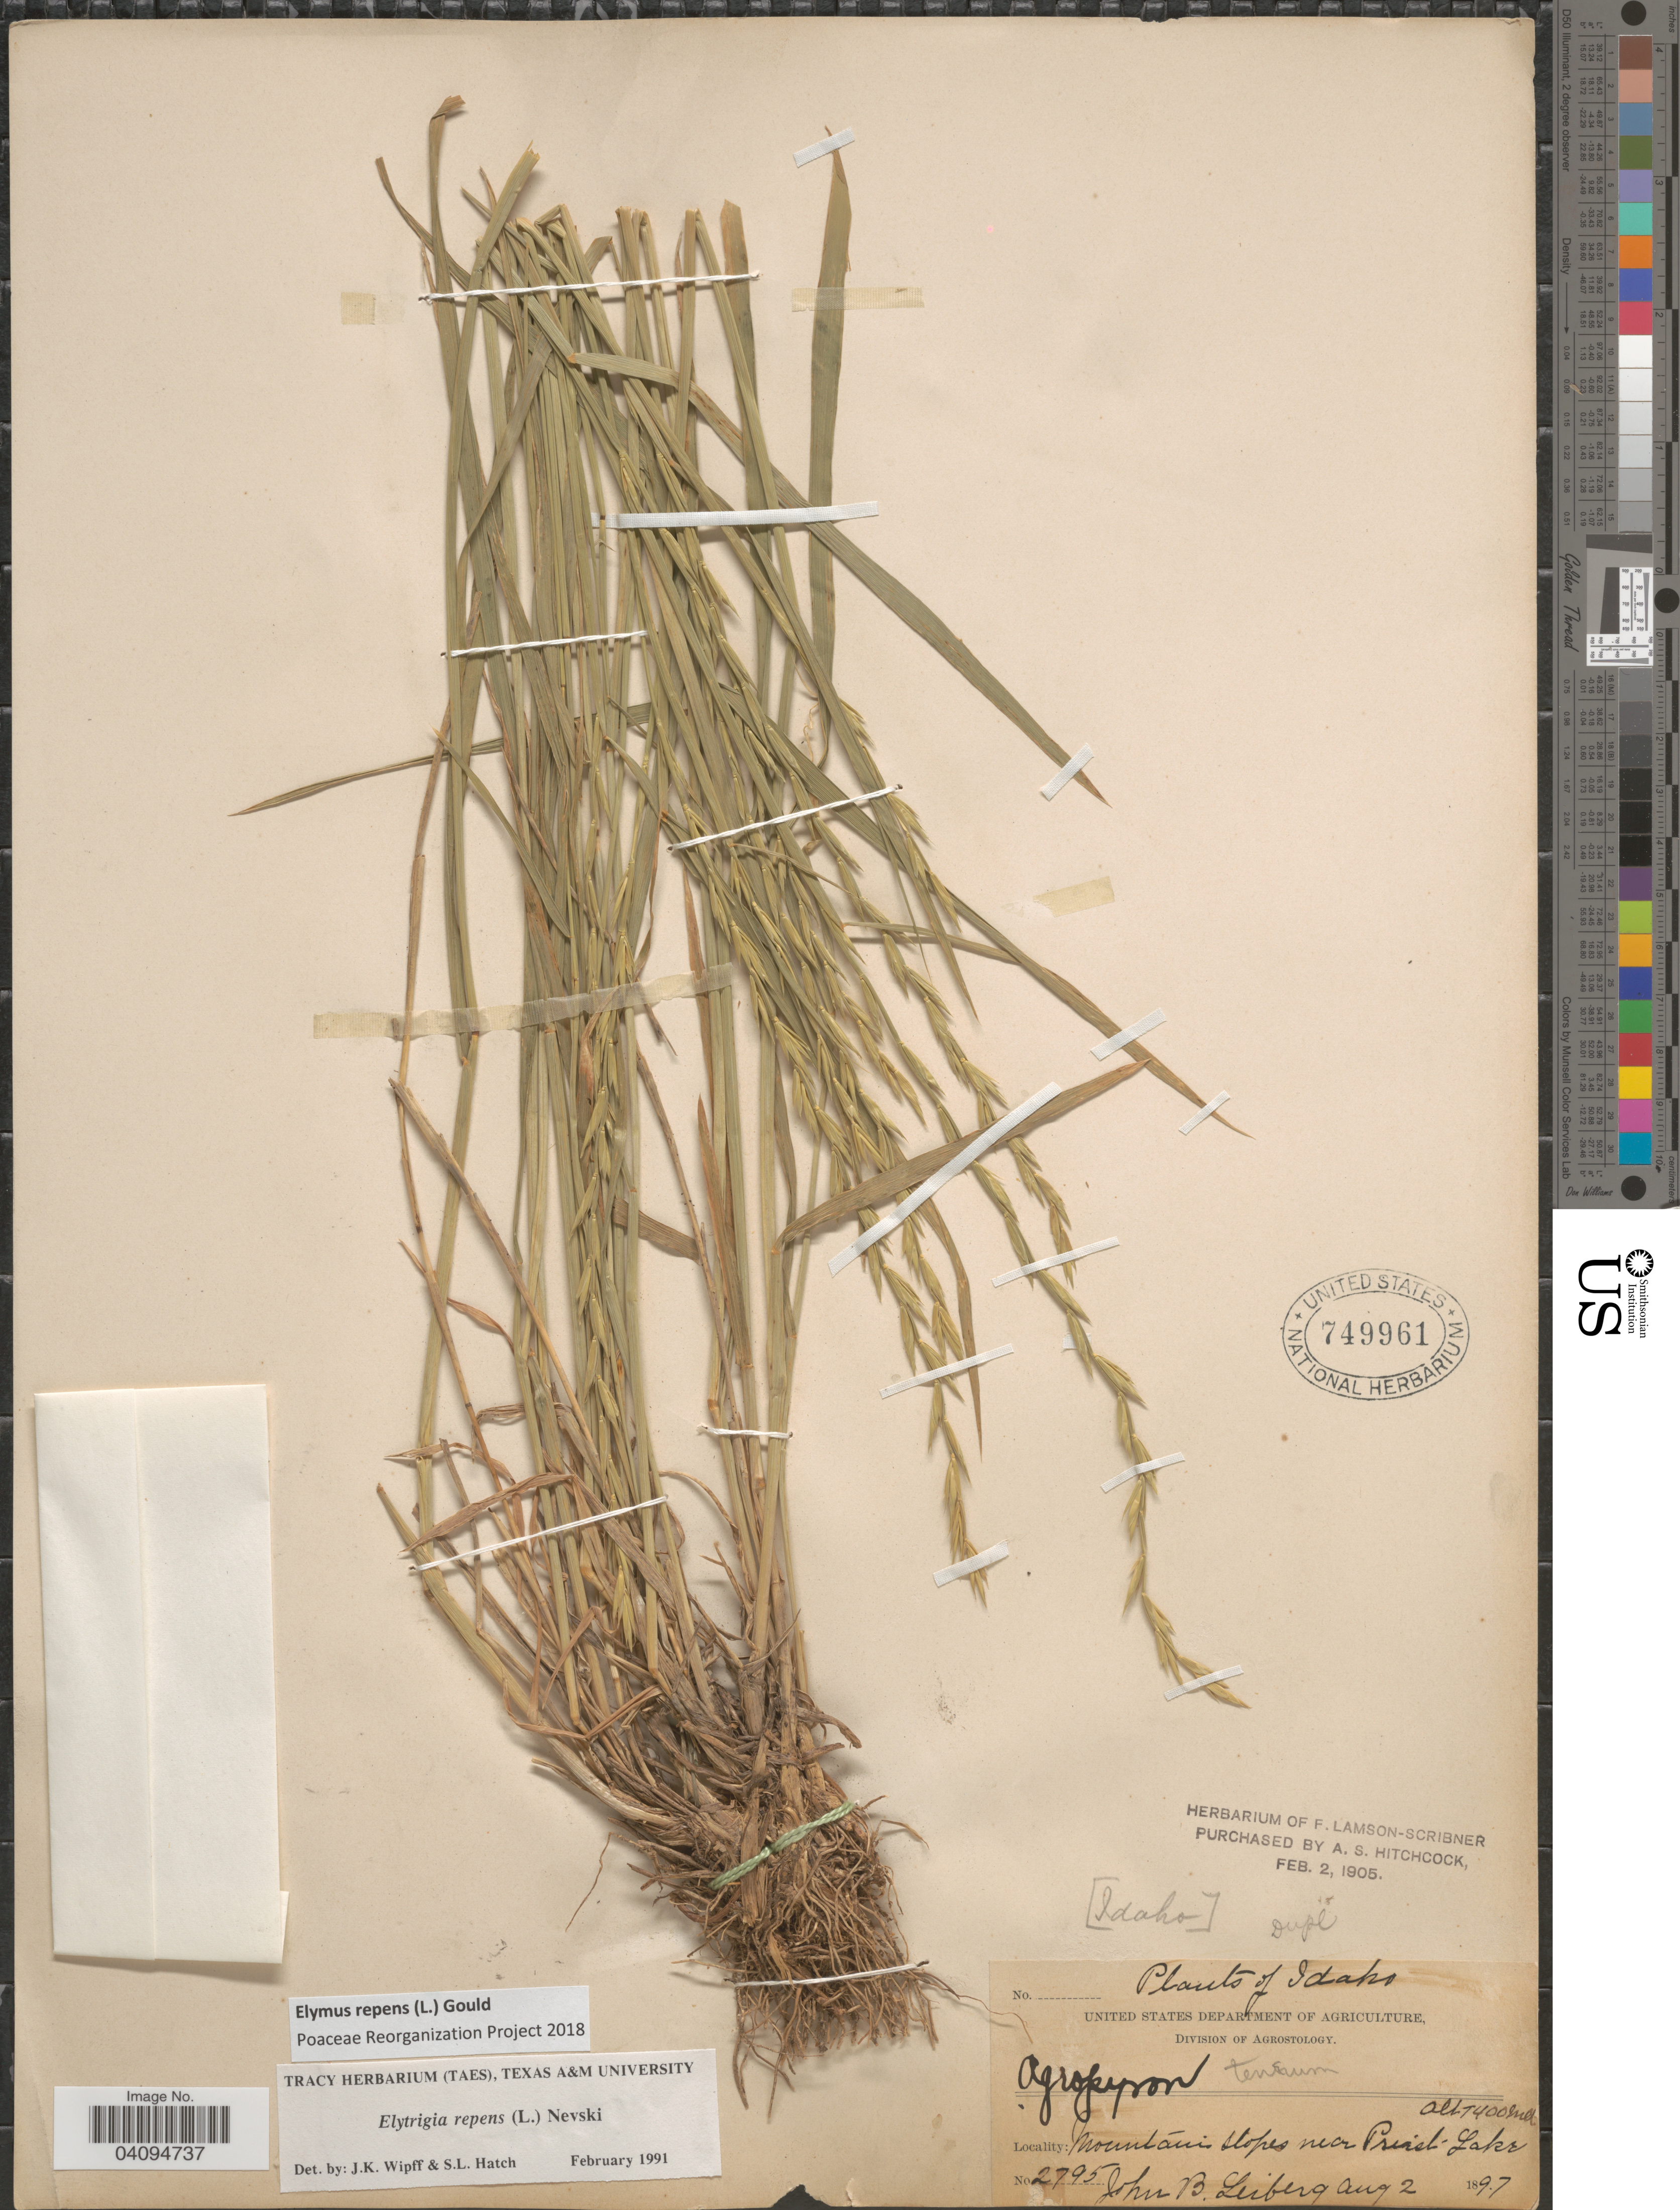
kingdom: Plantae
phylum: Tracheophyta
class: Liliopsida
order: Poales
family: Poaceae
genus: Elymus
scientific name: Elymus repens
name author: (L.) Gould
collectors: J. B. Leiberg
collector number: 2795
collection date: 1897-08-02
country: United States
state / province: Idaho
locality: Mountain slopes near Priest-Lake.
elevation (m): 1400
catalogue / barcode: US 749961